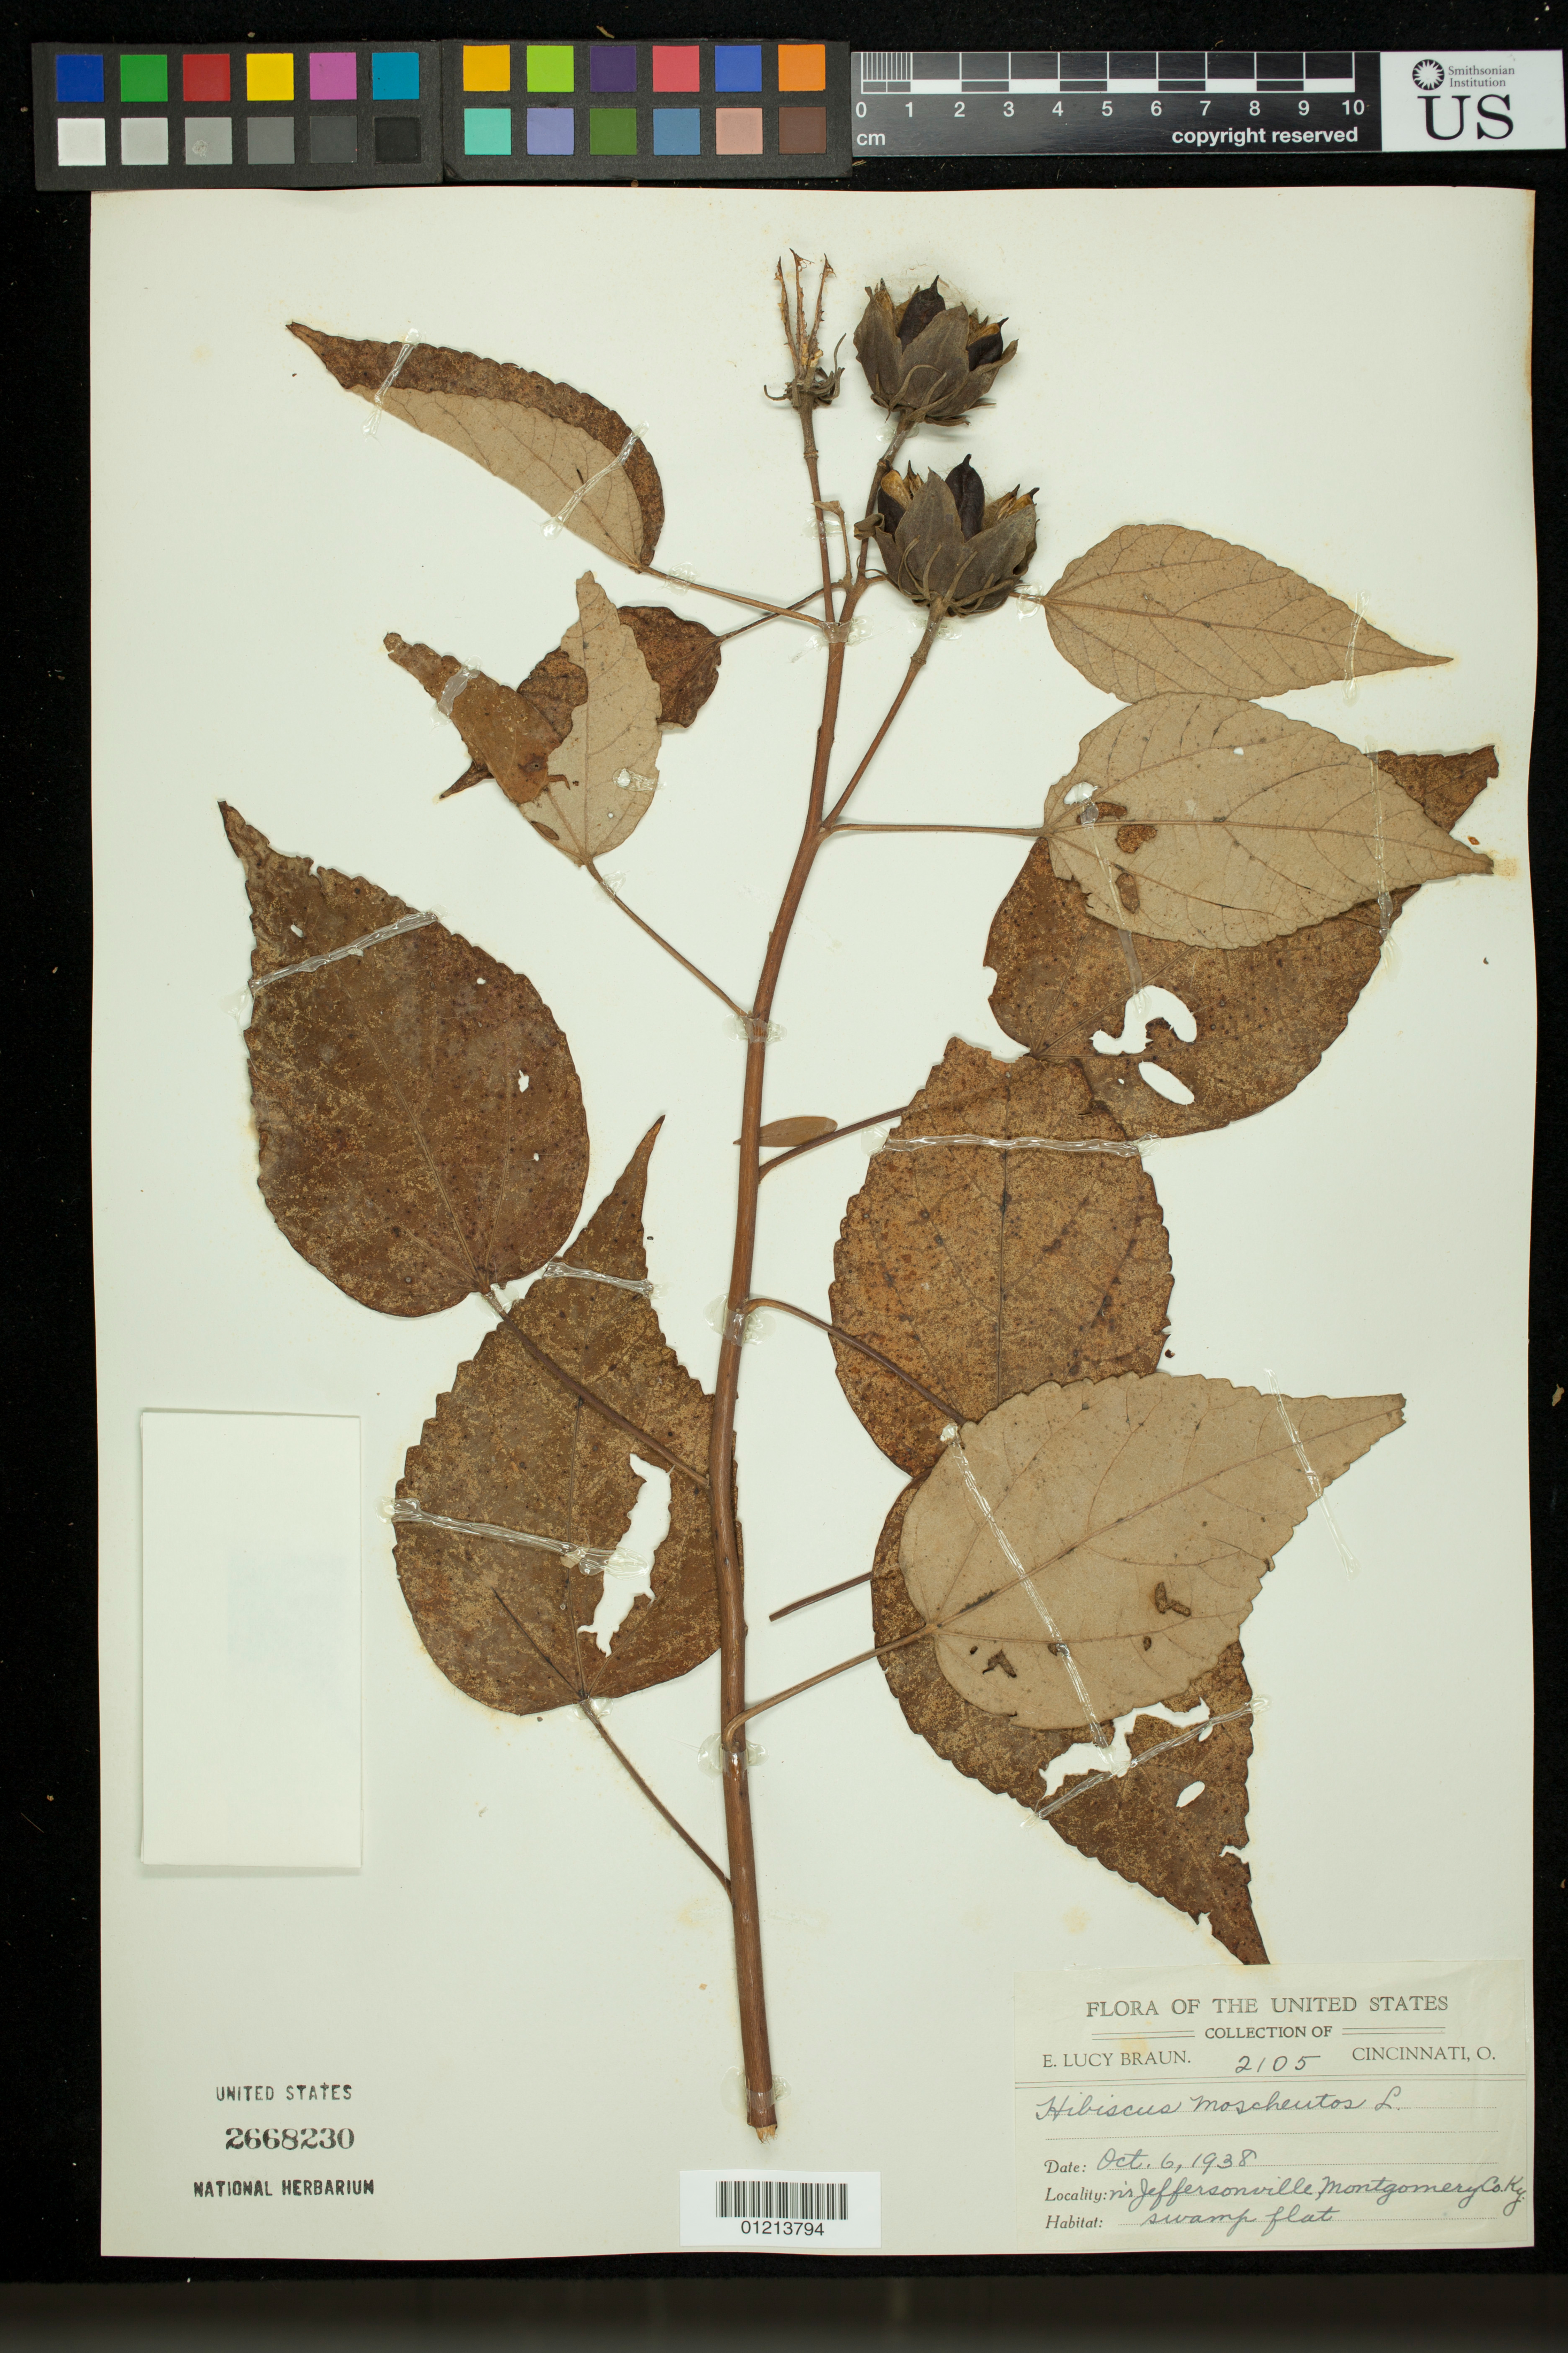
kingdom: Plantae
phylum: Tracheophyta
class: Magnoliopsida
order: Malvales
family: Malvaceae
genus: Hibiscus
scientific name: Hibiscus moscheutos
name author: L.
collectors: E. L. Braun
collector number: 2105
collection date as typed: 10 Jun 1938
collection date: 1938-06-10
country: United States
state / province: Kentucky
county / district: Montgomery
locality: Nr Jeffersonville, Montgomery Co. Swamp flat.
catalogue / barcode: US 2668230